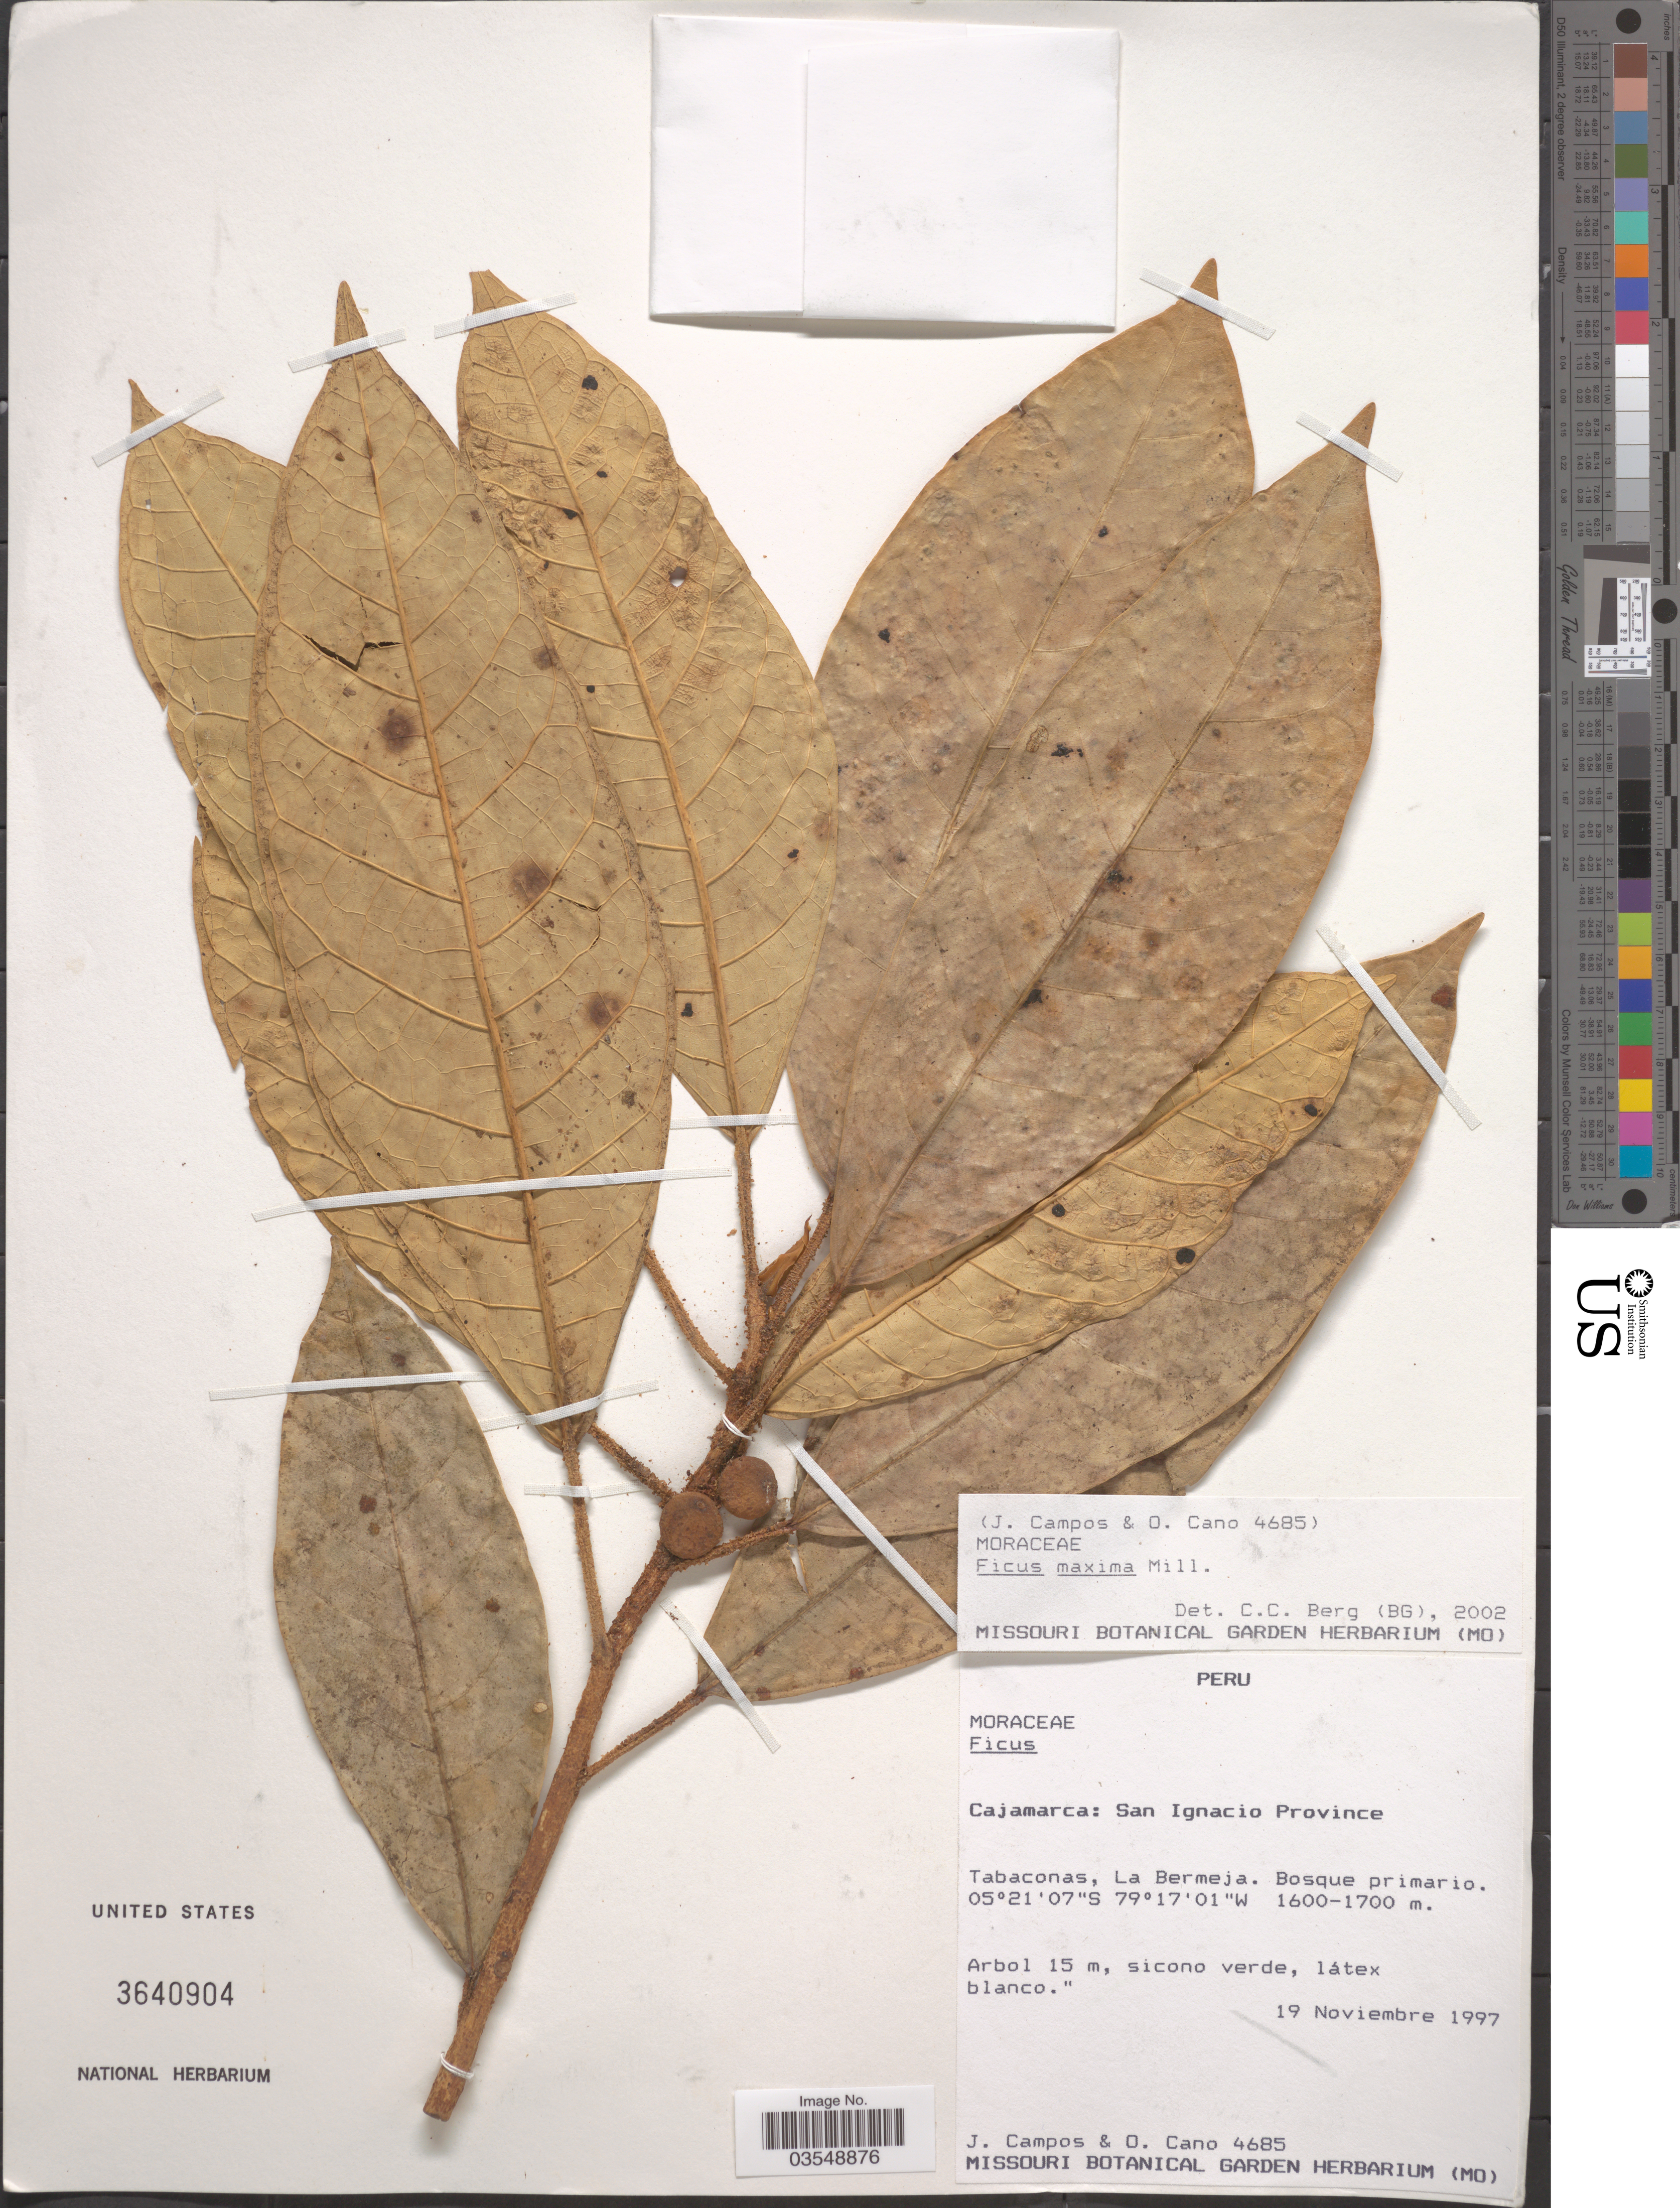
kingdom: Plantae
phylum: Tracheophyta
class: Magnoliopsida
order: Rosales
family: Moraceae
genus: Ficus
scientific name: Ficus radula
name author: Humb. & Bonpl. ex Willd.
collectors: J. Campos & O. Cano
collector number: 4685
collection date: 1997-11-19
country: Peru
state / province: Cajamarca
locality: San Ignacio Province. Tabaconas, La Bermeja.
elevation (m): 1600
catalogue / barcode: US 3640904